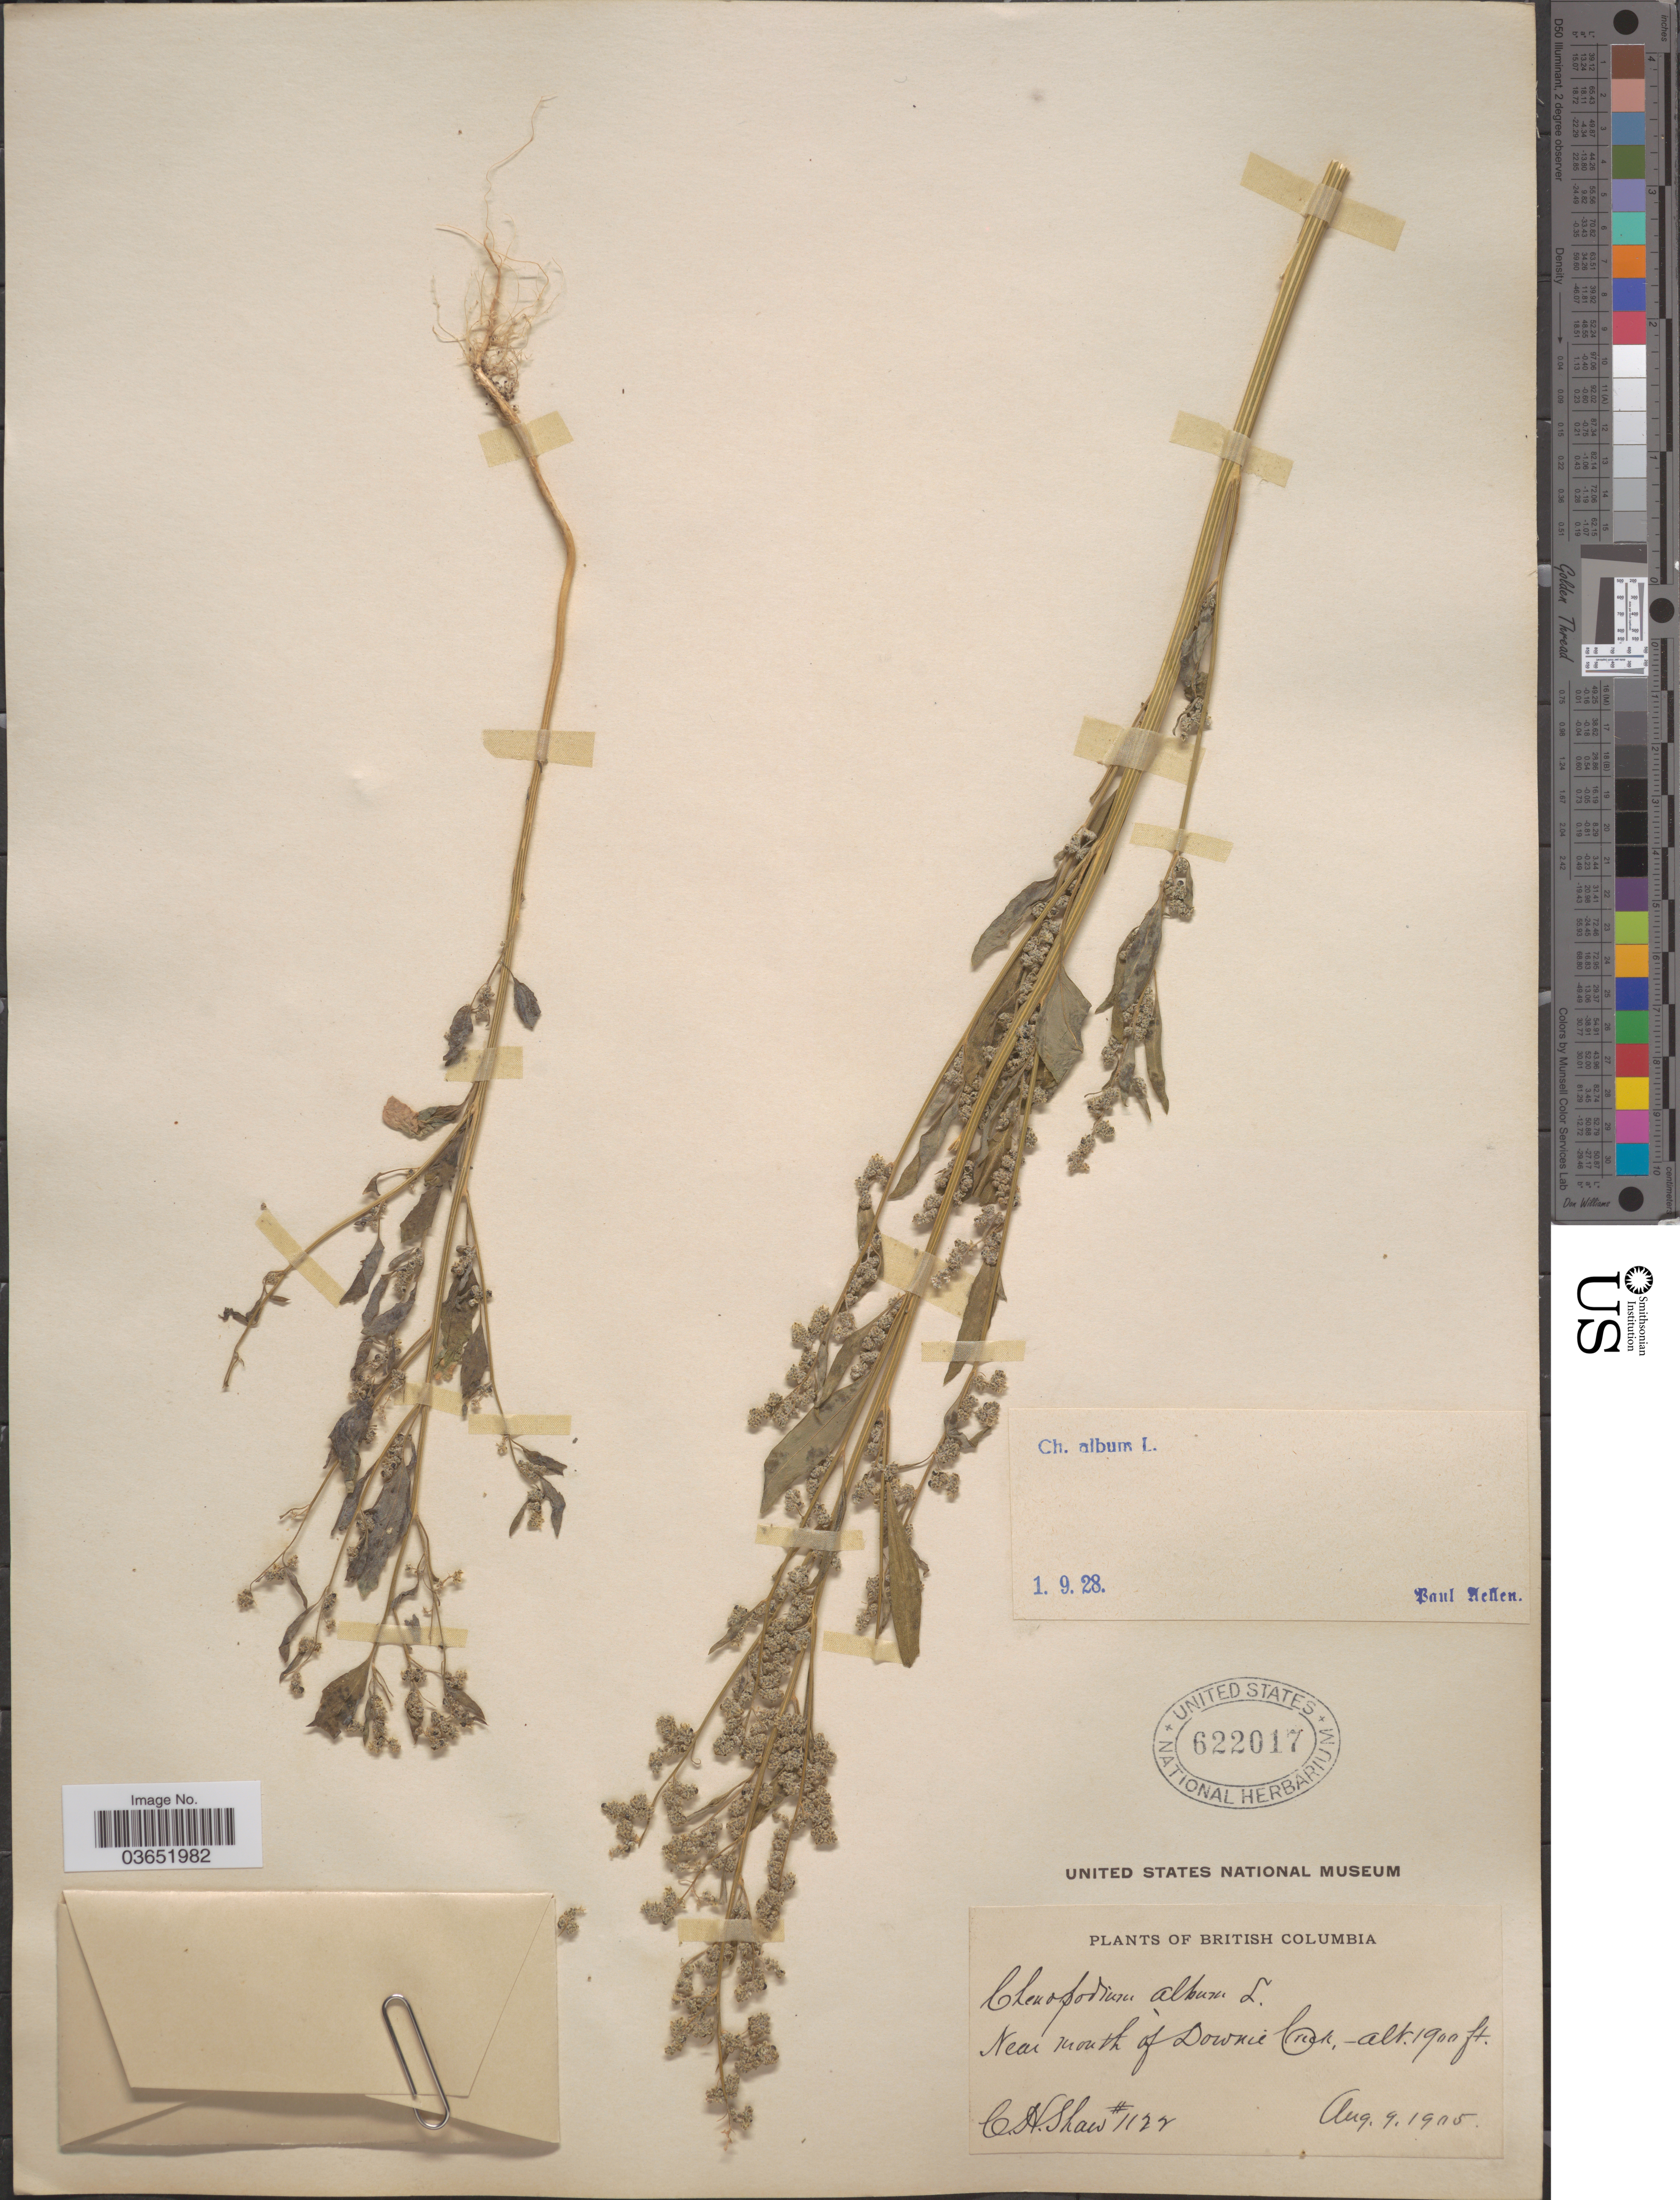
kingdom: Plantae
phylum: Tracheophyta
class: Magnoliopsida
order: Caryophyllales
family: Amaranthaceae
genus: Chenopodium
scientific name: Chenopodium album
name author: L.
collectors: C. H. Shaw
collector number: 1122*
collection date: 1905-08-09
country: Canada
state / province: British Columbia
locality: Near mouth of Downie Creek.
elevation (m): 579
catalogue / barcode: US 622017